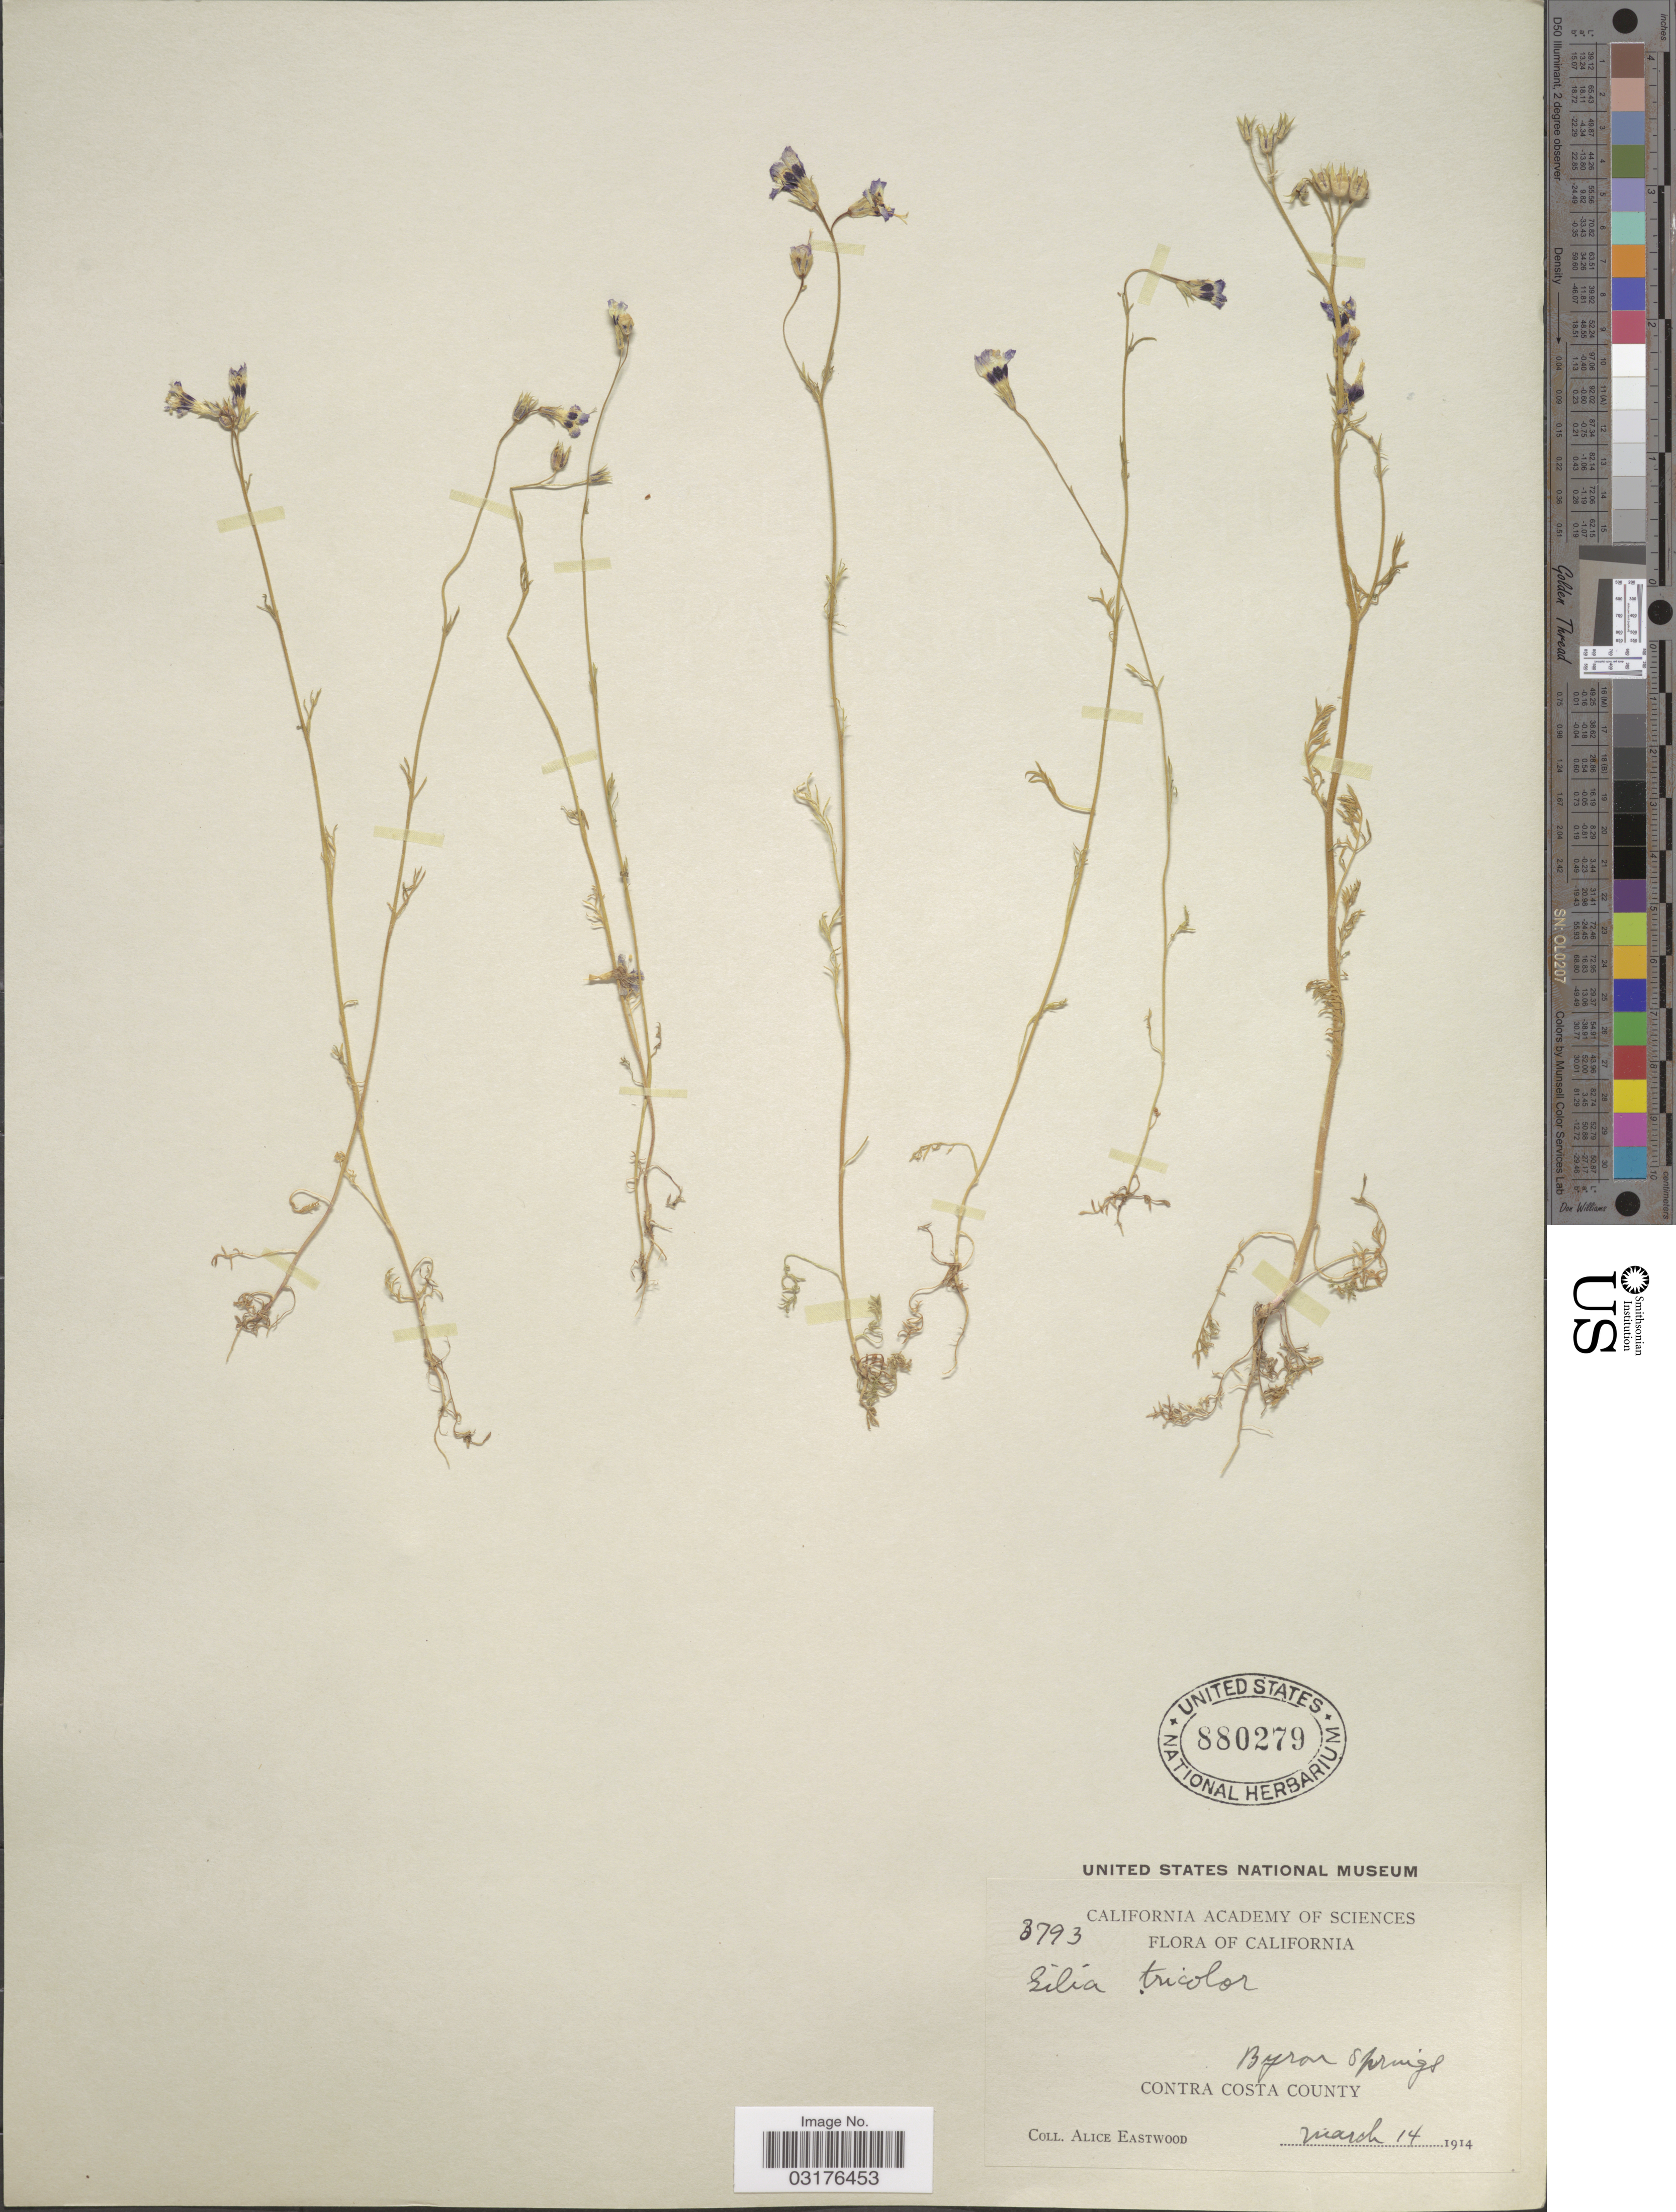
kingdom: Plantae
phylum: Tracheophyta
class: Magnoliopsida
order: Ericales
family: Polemoniaceae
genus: Gilia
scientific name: Gilia tricolor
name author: Benth.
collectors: A. Eastwood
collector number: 3793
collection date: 1914-03-14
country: United States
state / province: California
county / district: Contra Costa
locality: Byron Springs, Contra Costa County.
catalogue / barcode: US 880279